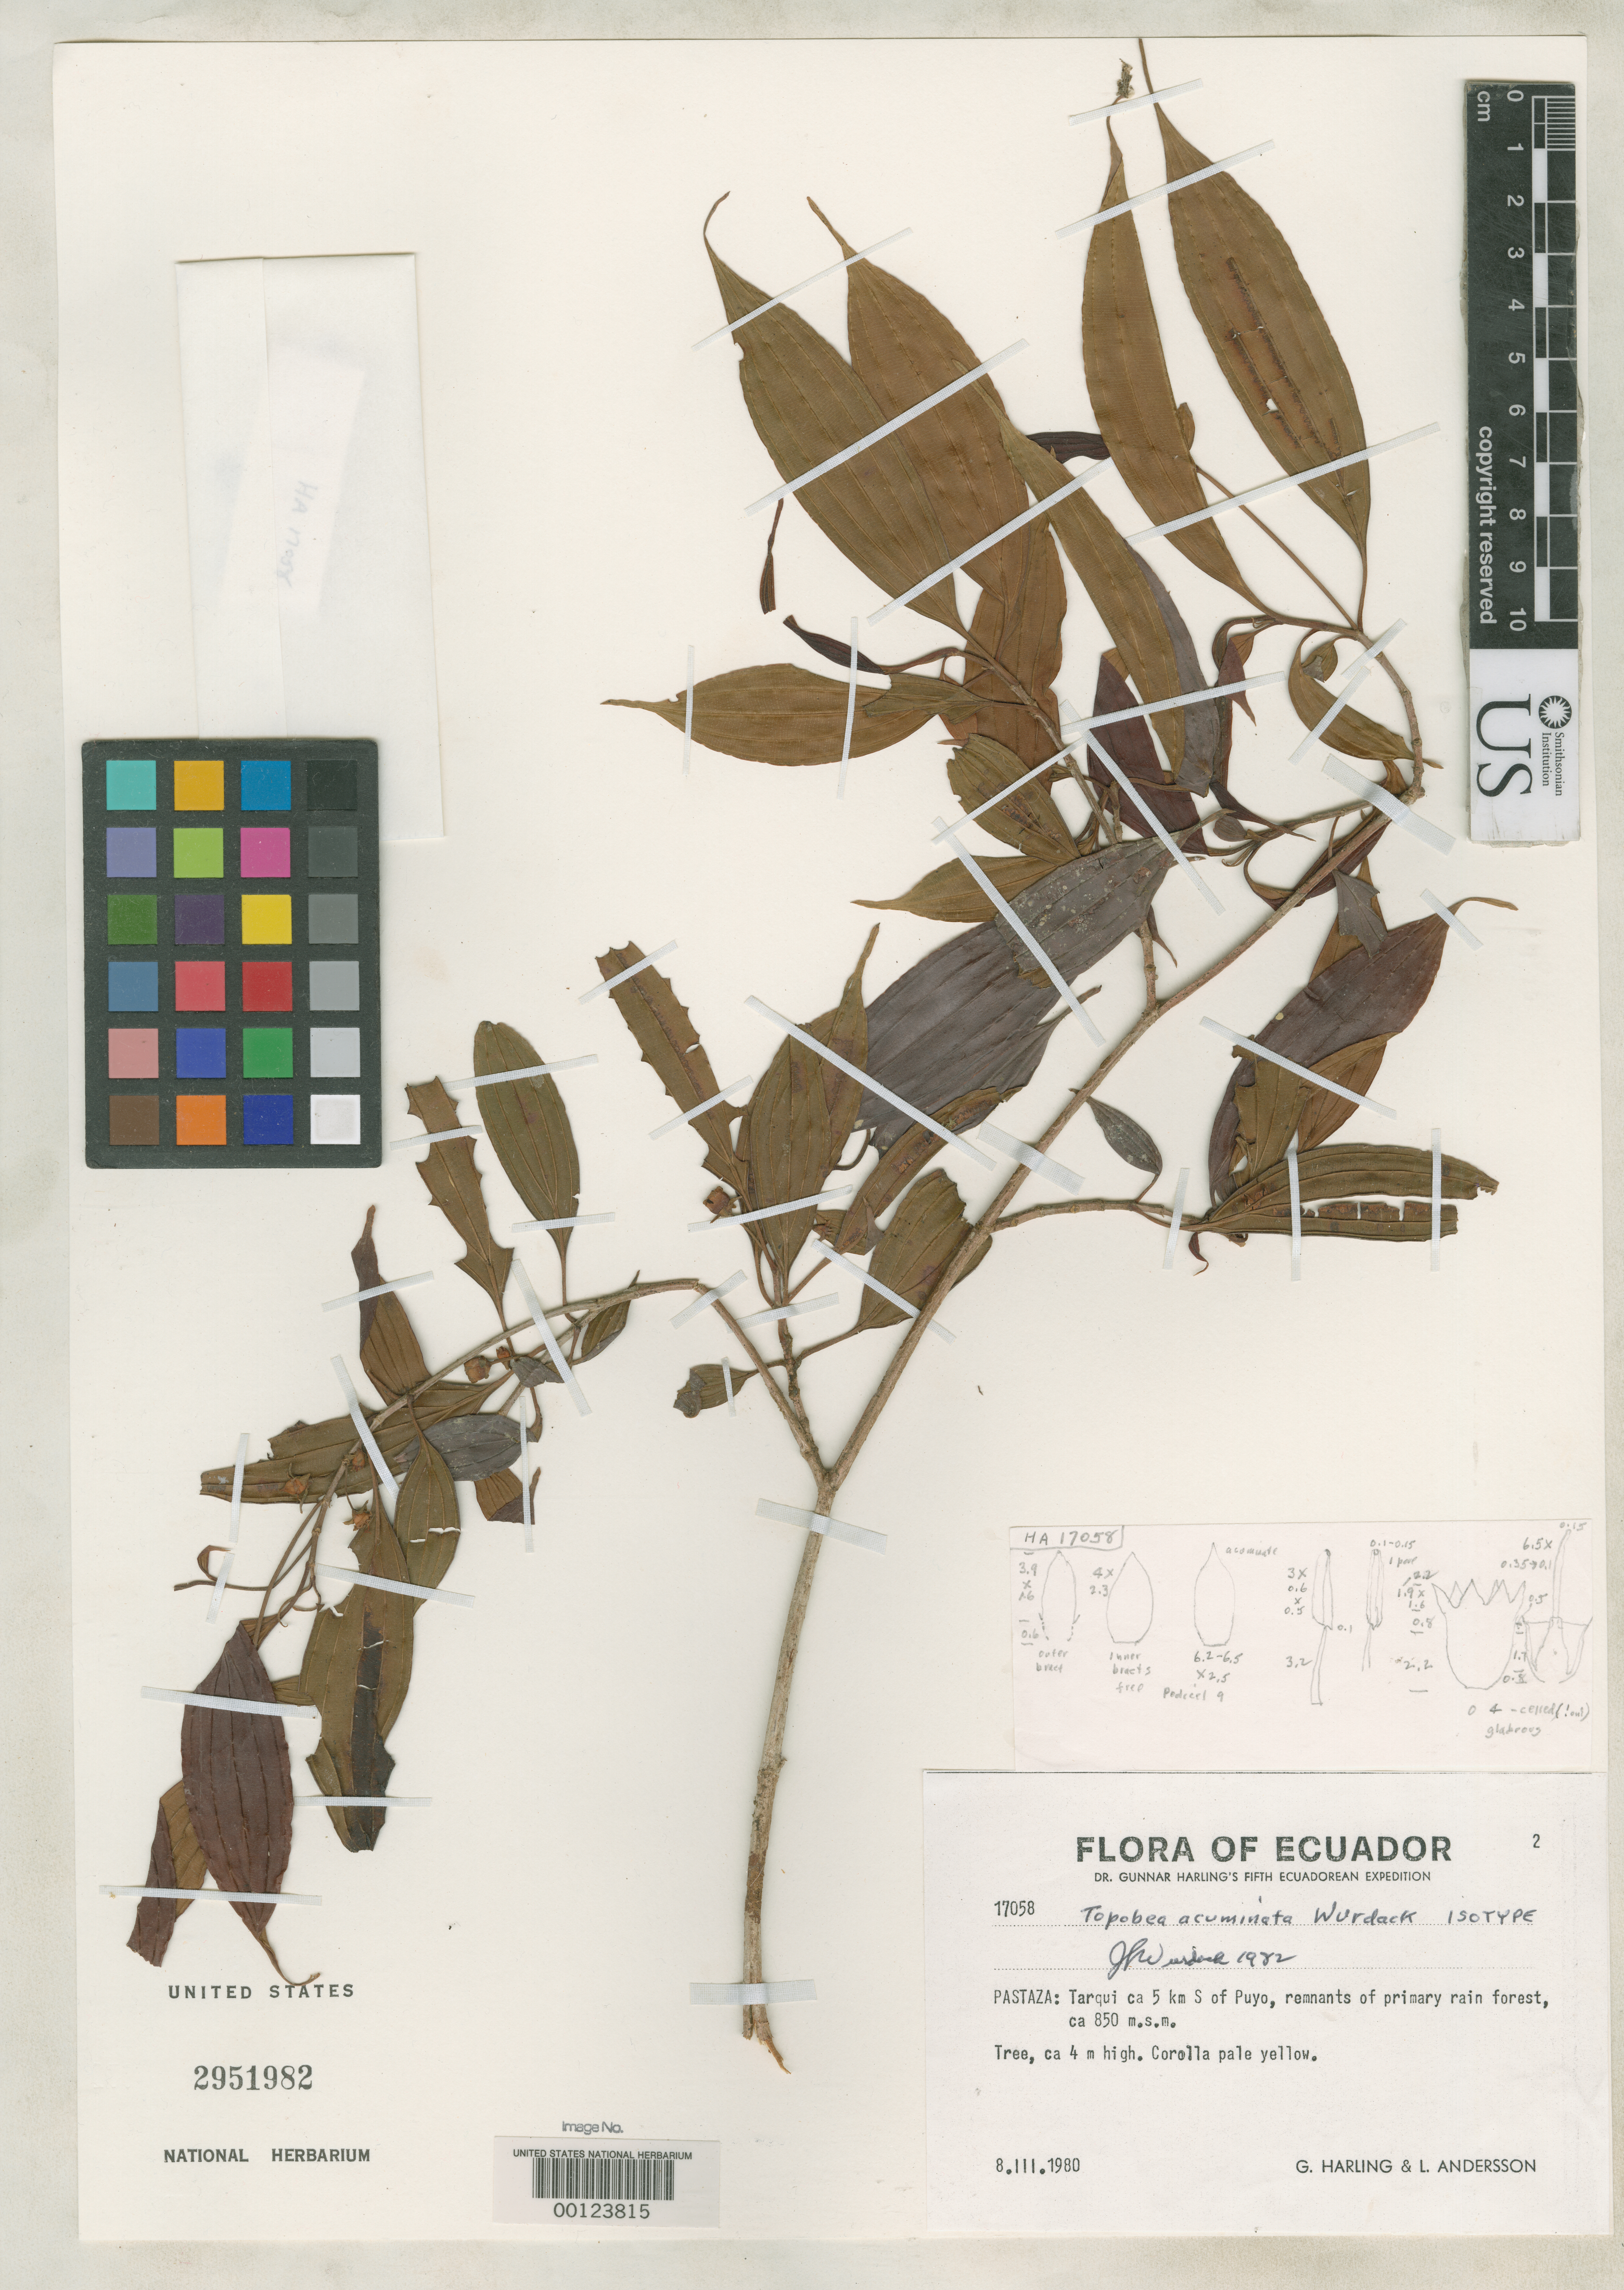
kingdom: Plantae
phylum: Tracheophyta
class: Magnoliopsida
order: Myrtales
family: Melastomataceae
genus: Topobea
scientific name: Topobea acuminata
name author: Wurdack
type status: Isotype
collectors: G. Harling & L. Andersson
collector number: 17058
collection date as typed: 08 Mar 1980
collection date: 1980-03-08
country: Ecuador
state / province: Pastaza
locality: Tarqui 5 km S of Puyo.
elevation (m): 850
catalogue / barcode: US 2951982